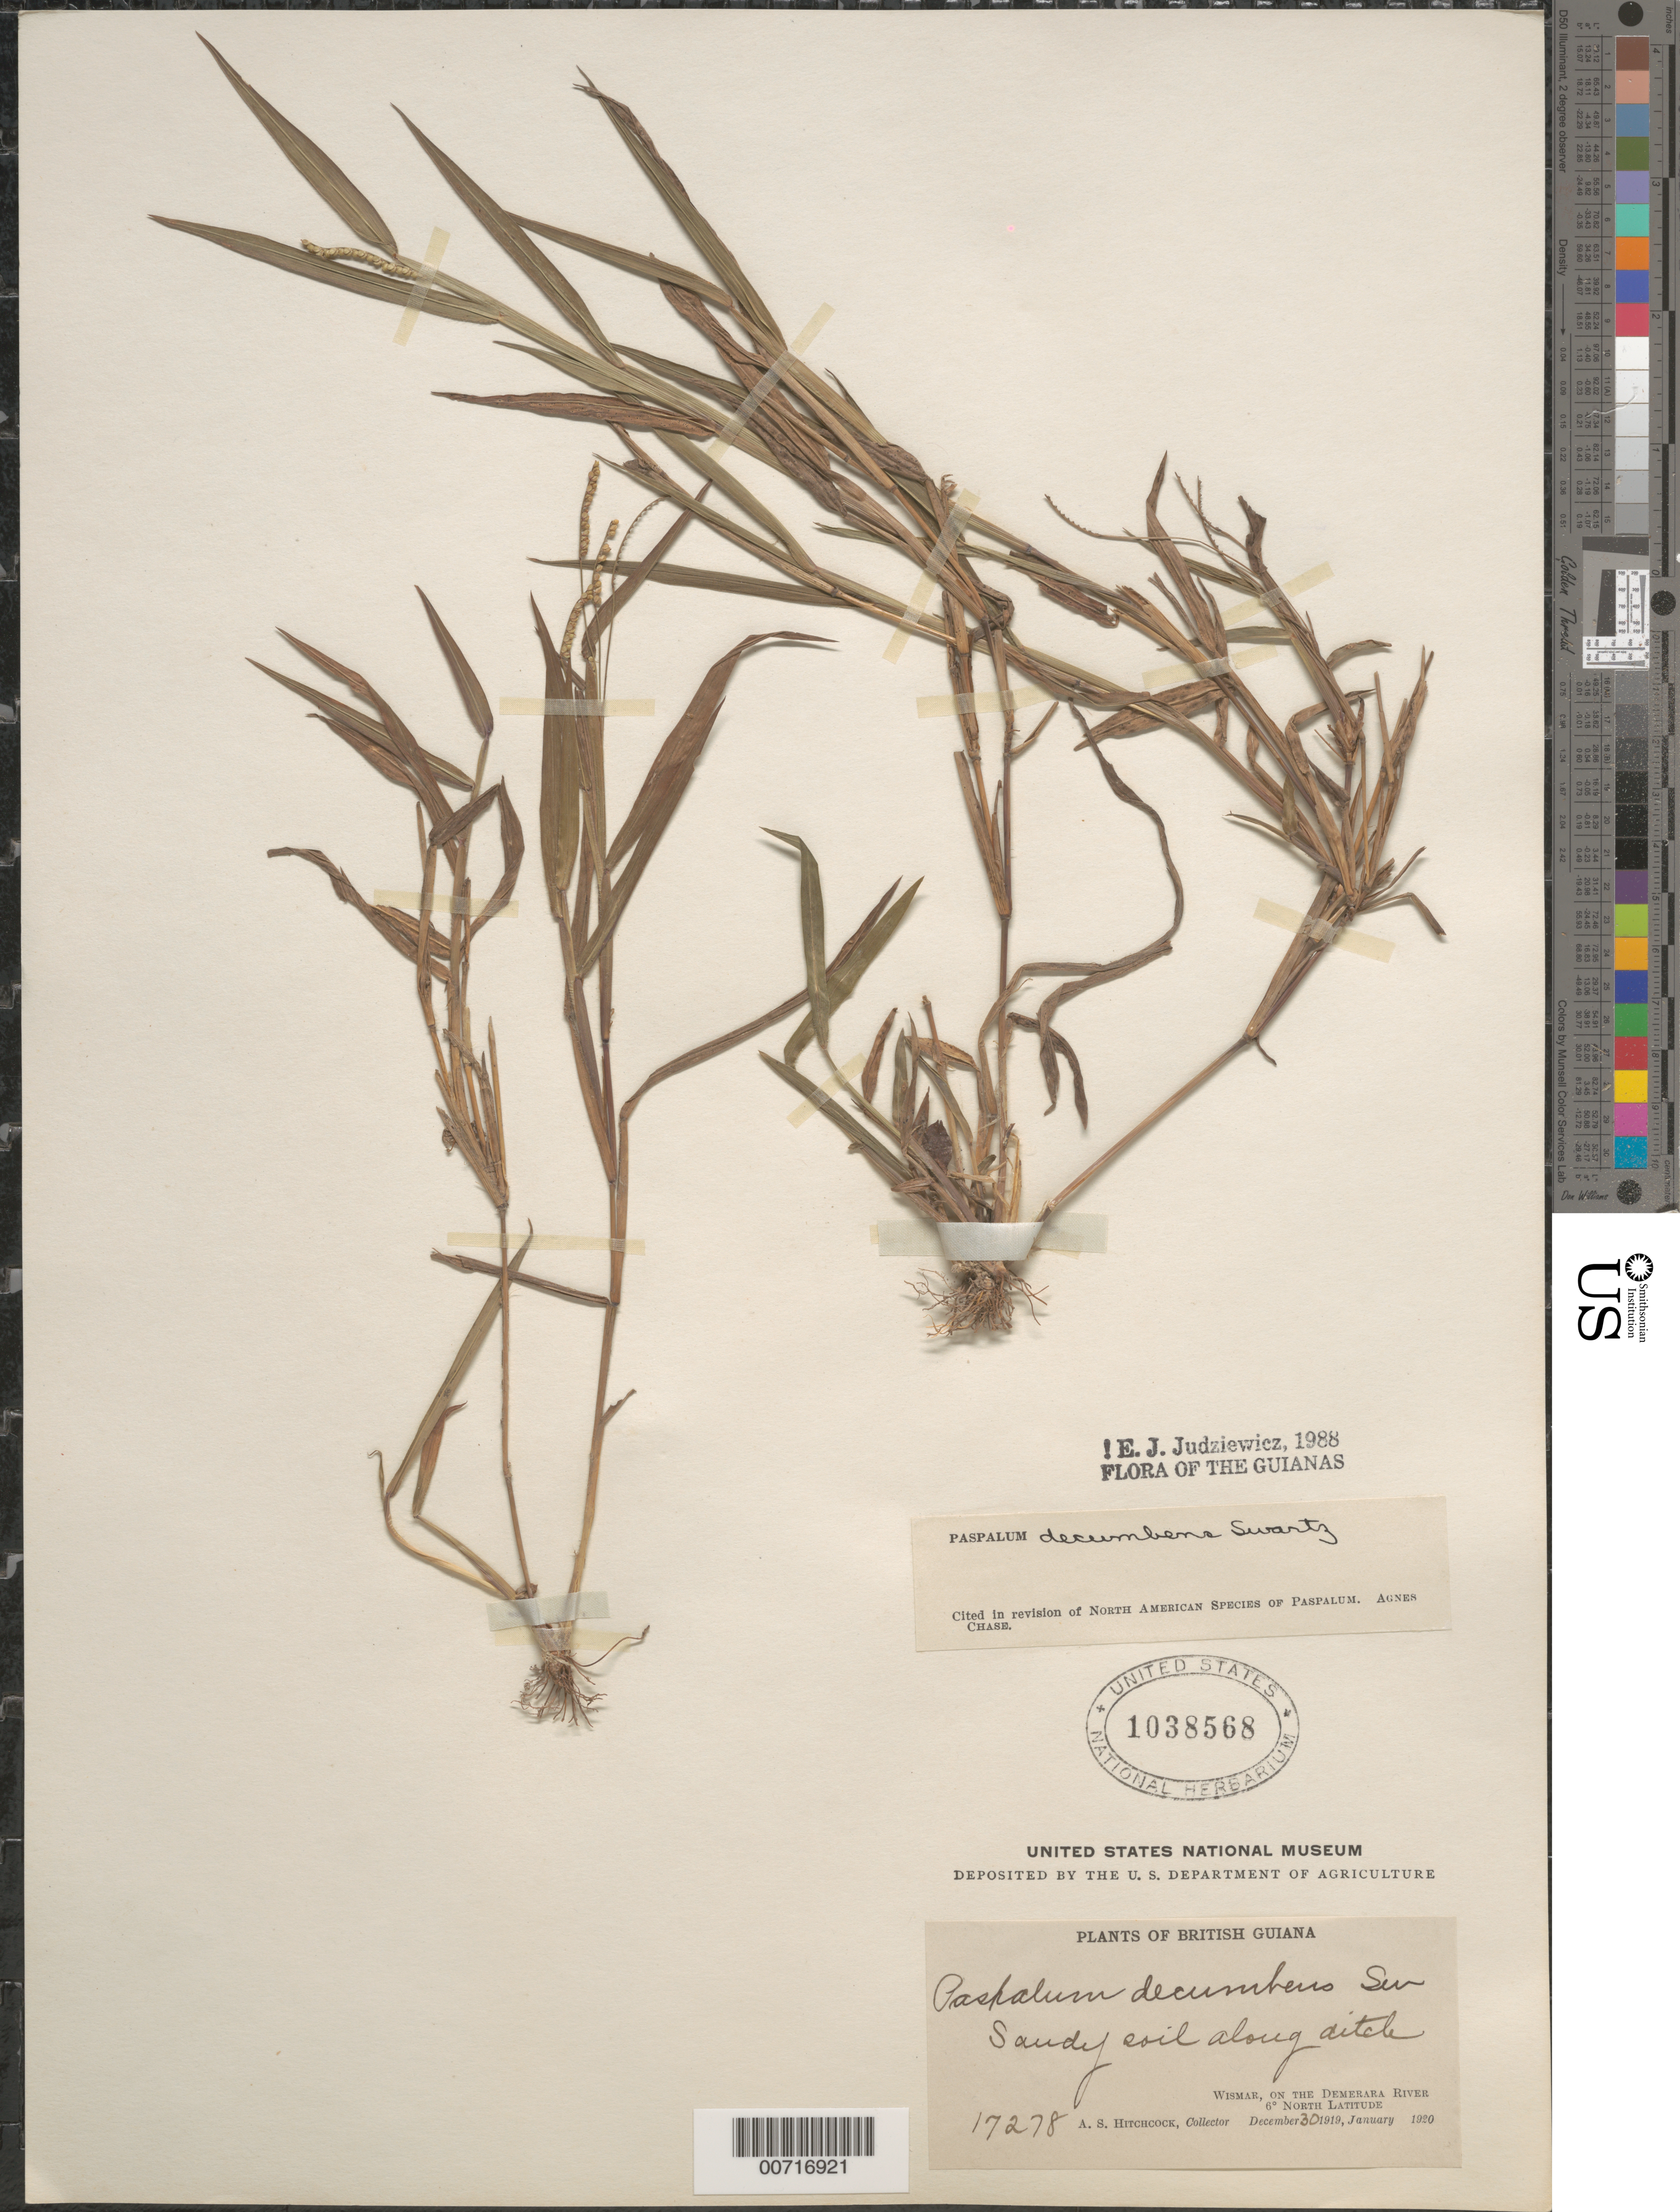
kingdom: Plantae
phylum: Tracheophyta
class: Liliopsida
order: Poales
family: Poaceae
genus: Paspalum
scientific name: Paspalum decumbens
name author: Sw.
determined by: Judziewicz, E. J.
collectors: A. S. Hitchcock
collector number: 17278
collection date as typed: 30-Dec-19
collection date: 1919-12-30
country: Guyana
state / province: U. Demerara-Berbice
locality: Wismar, on the Demerara River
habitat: Sandy soil along ditch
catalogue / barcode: US 1038568